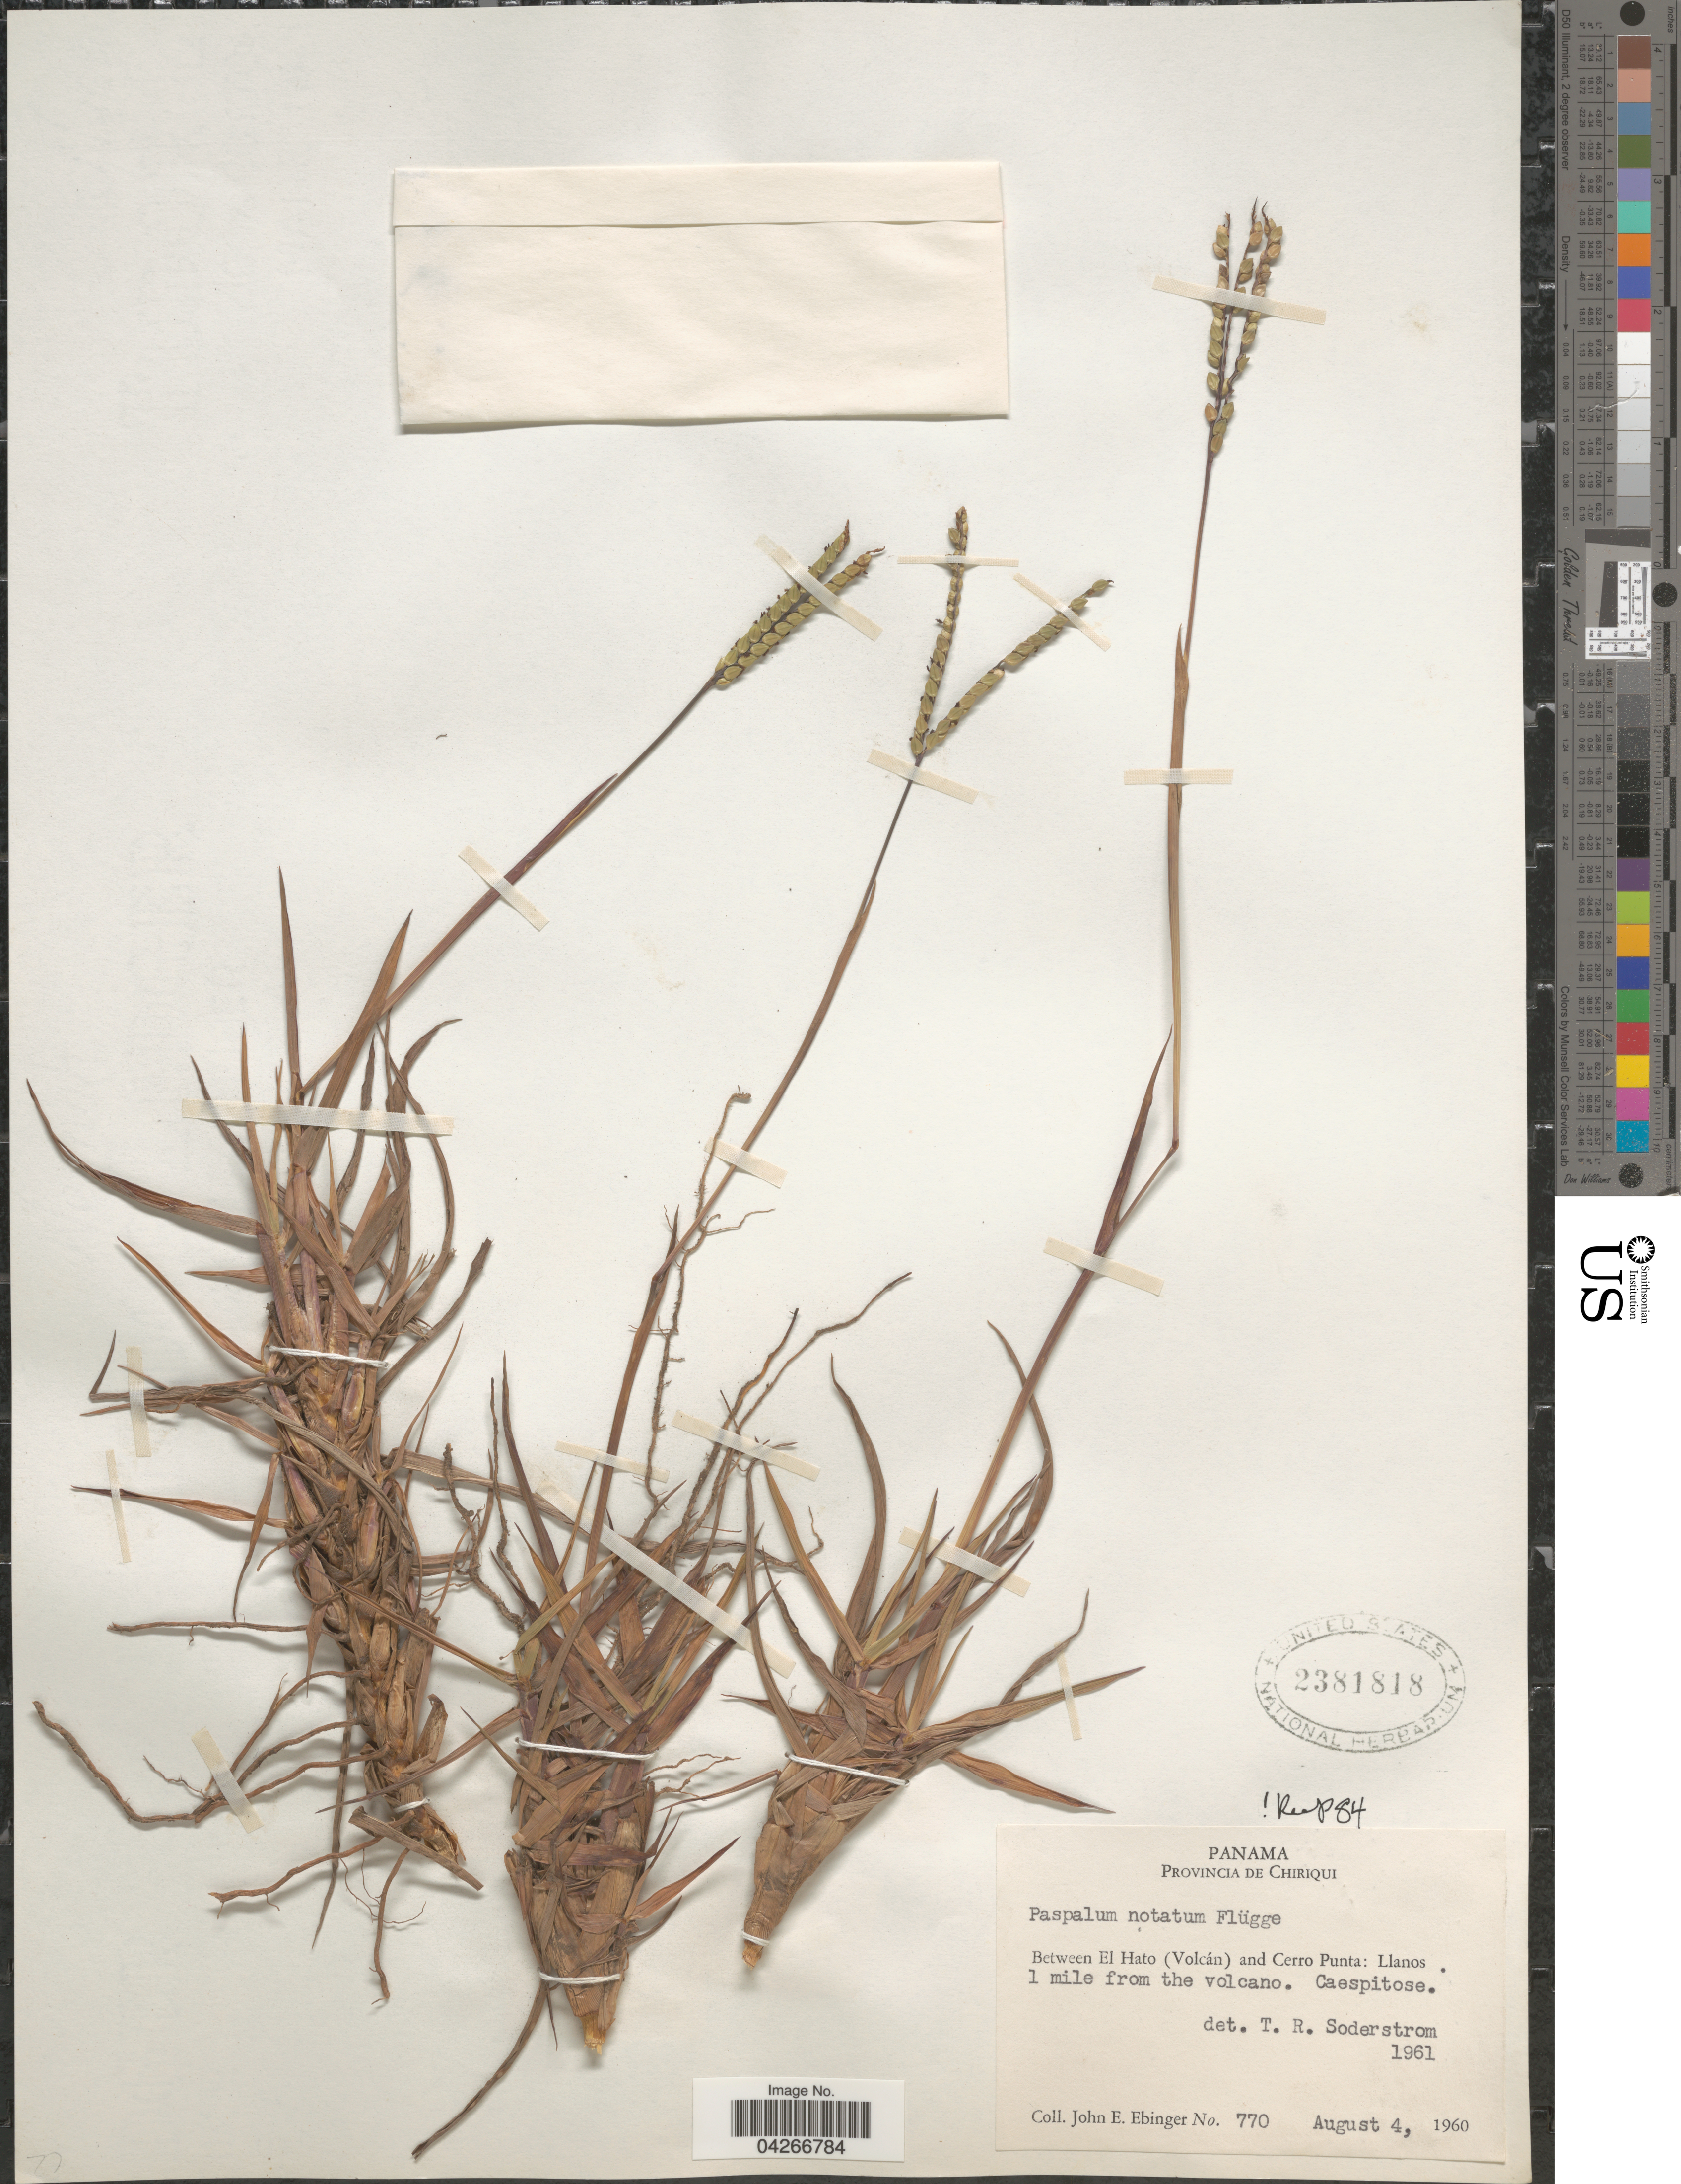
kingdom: Plantae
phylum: Tracheophyta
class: Liliopsida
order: Poales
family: Poaceae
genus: Paspalum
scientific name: Paspalum notatum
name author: Flüggé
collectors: J. Ebinger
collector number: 770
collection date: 1960-08-04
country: Panama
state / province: Chiriqui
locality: Between El Hato (Volcán) and Cerro Punta: Llanos. 1 mile from the volcano.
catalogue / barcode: US 2381818